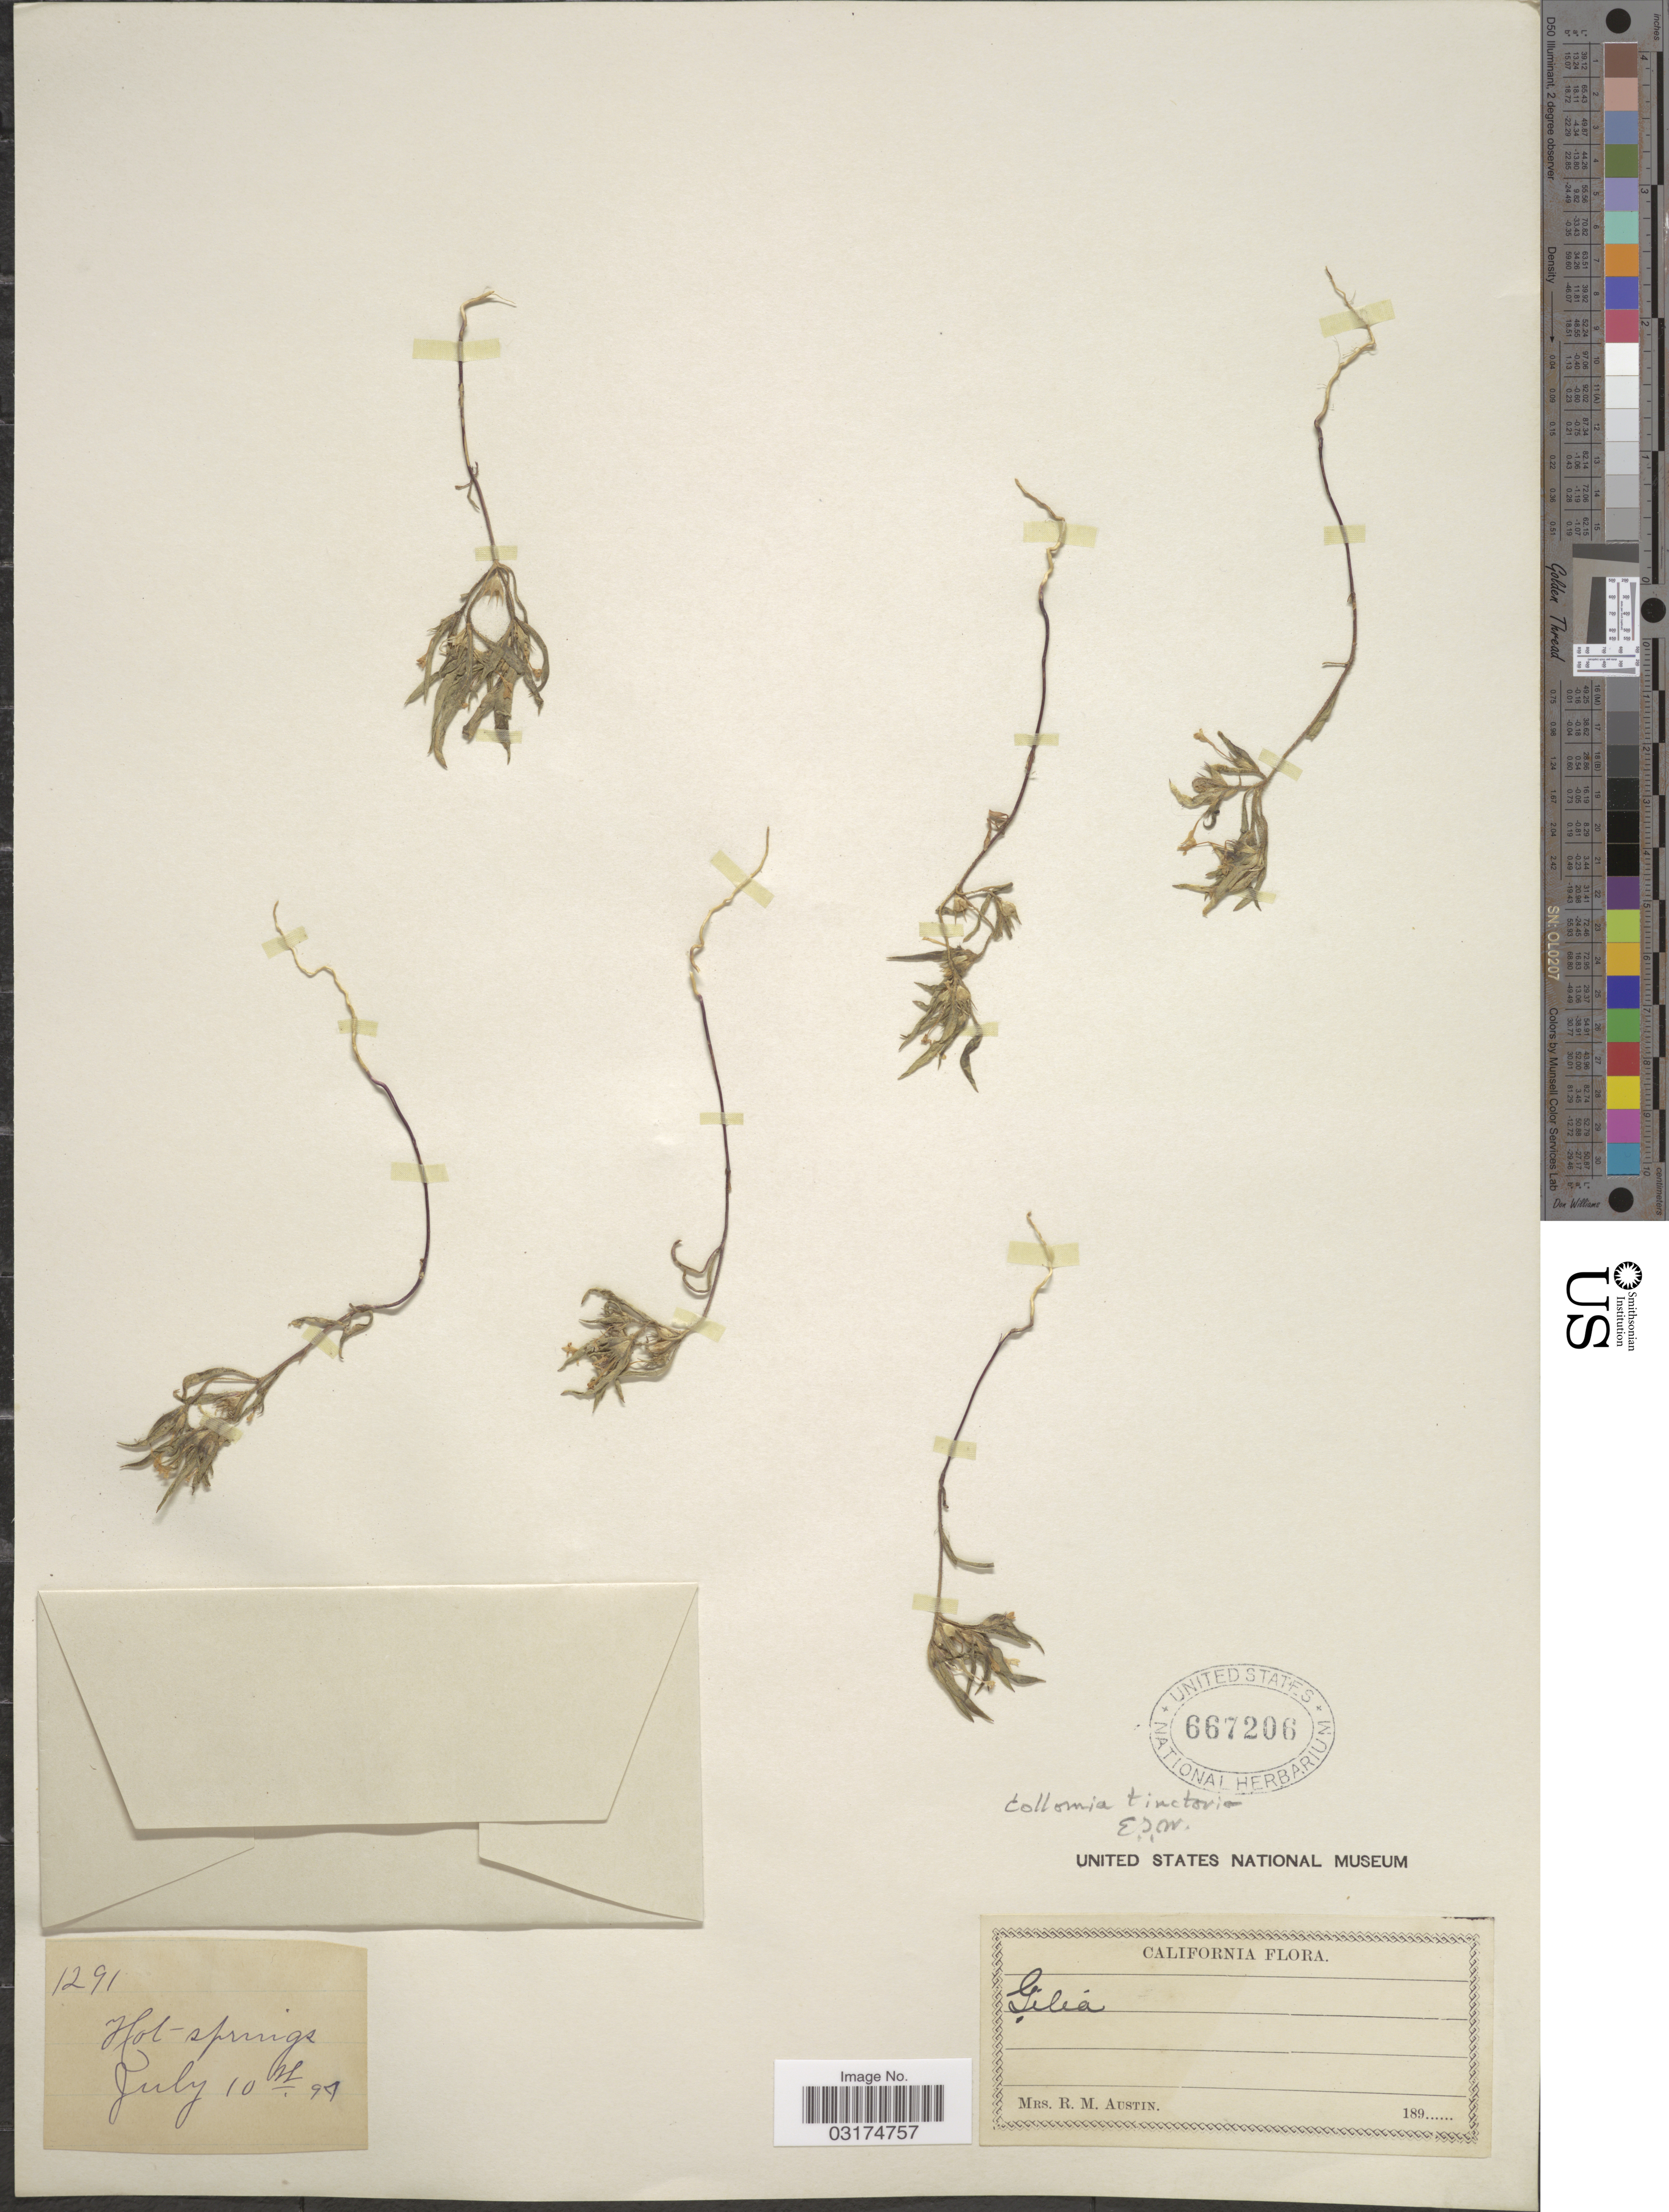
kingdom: Plantae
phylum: Tracheophyta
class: Magnoliopsida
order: Ericales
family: Polemoniaceae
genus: Collomia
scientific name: Collomia tinctoria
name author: Kellogg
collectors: R. Austin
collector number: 1291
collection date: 1894-07-10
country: United States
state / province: California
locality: Hot springs.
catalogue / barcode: US 667206